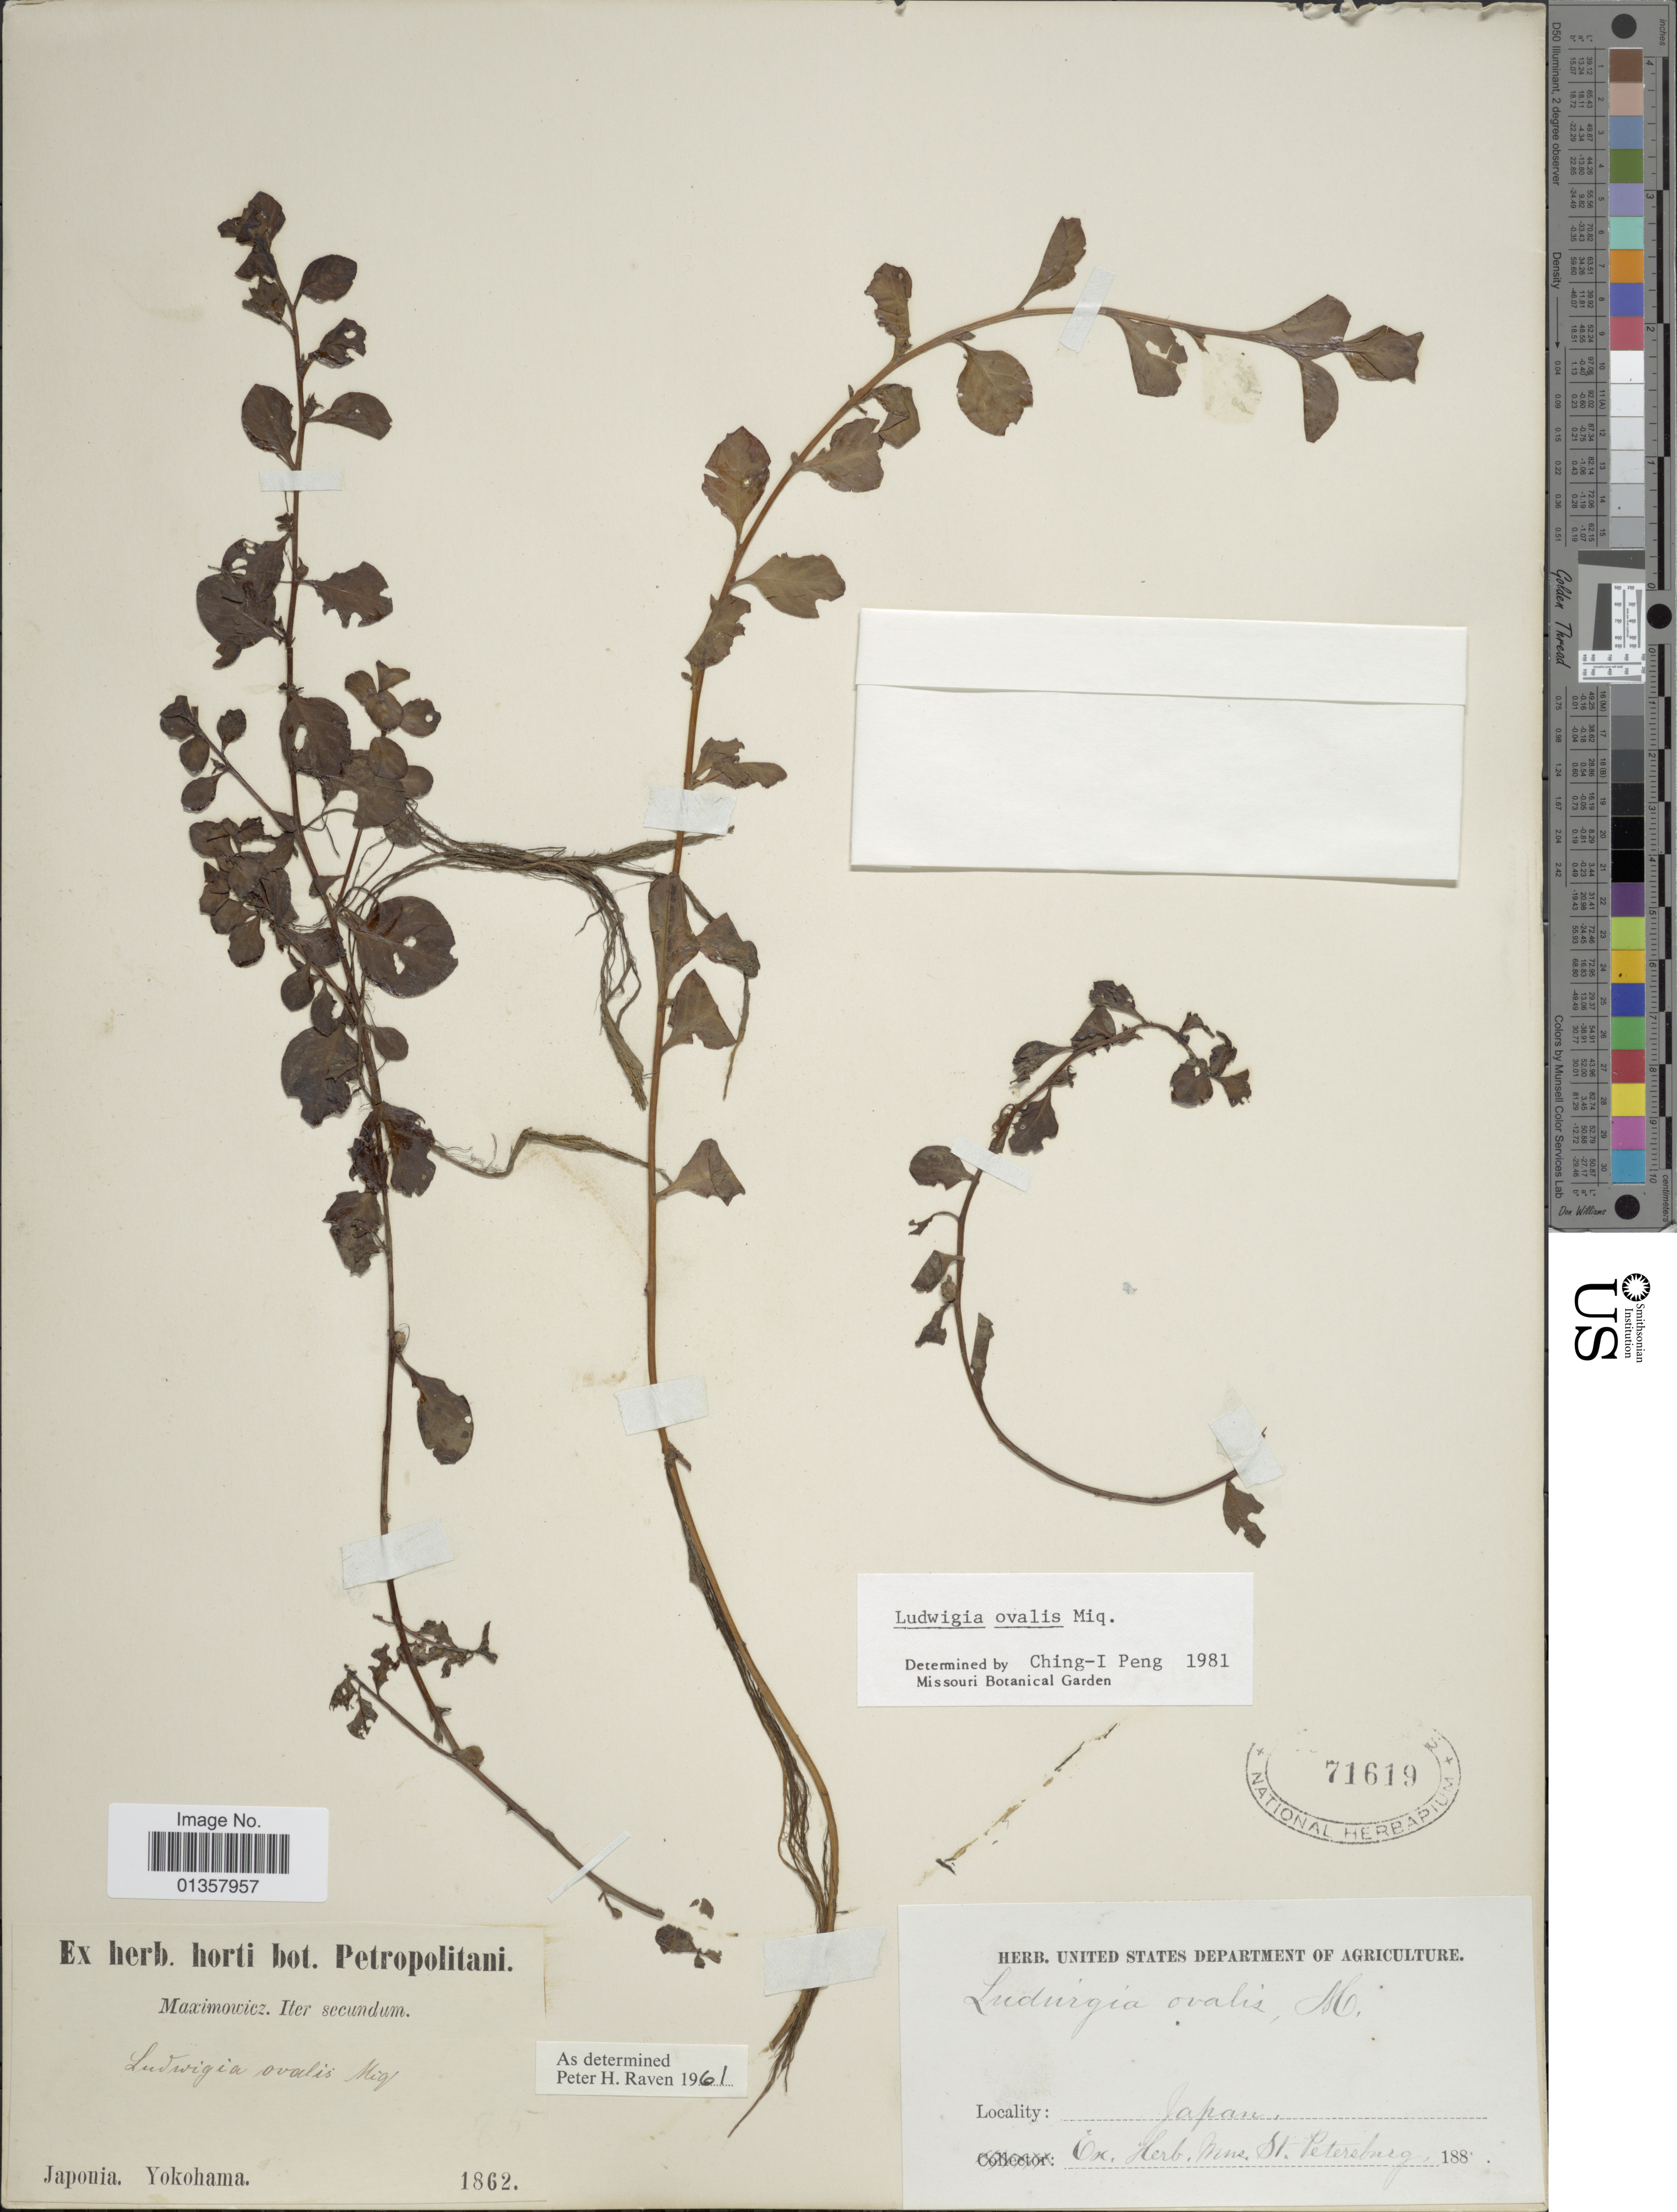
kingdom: Plantae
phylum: Tracheophyta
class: Magnoliopsida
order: Myrtales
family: Onagraceae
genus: Ludwigia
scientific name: Ludwigia ovalis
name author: Miq.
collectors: Maximowicz, --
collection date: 1862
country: Japan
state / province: Kanagawa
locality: Yokohama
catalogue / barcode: US 71619